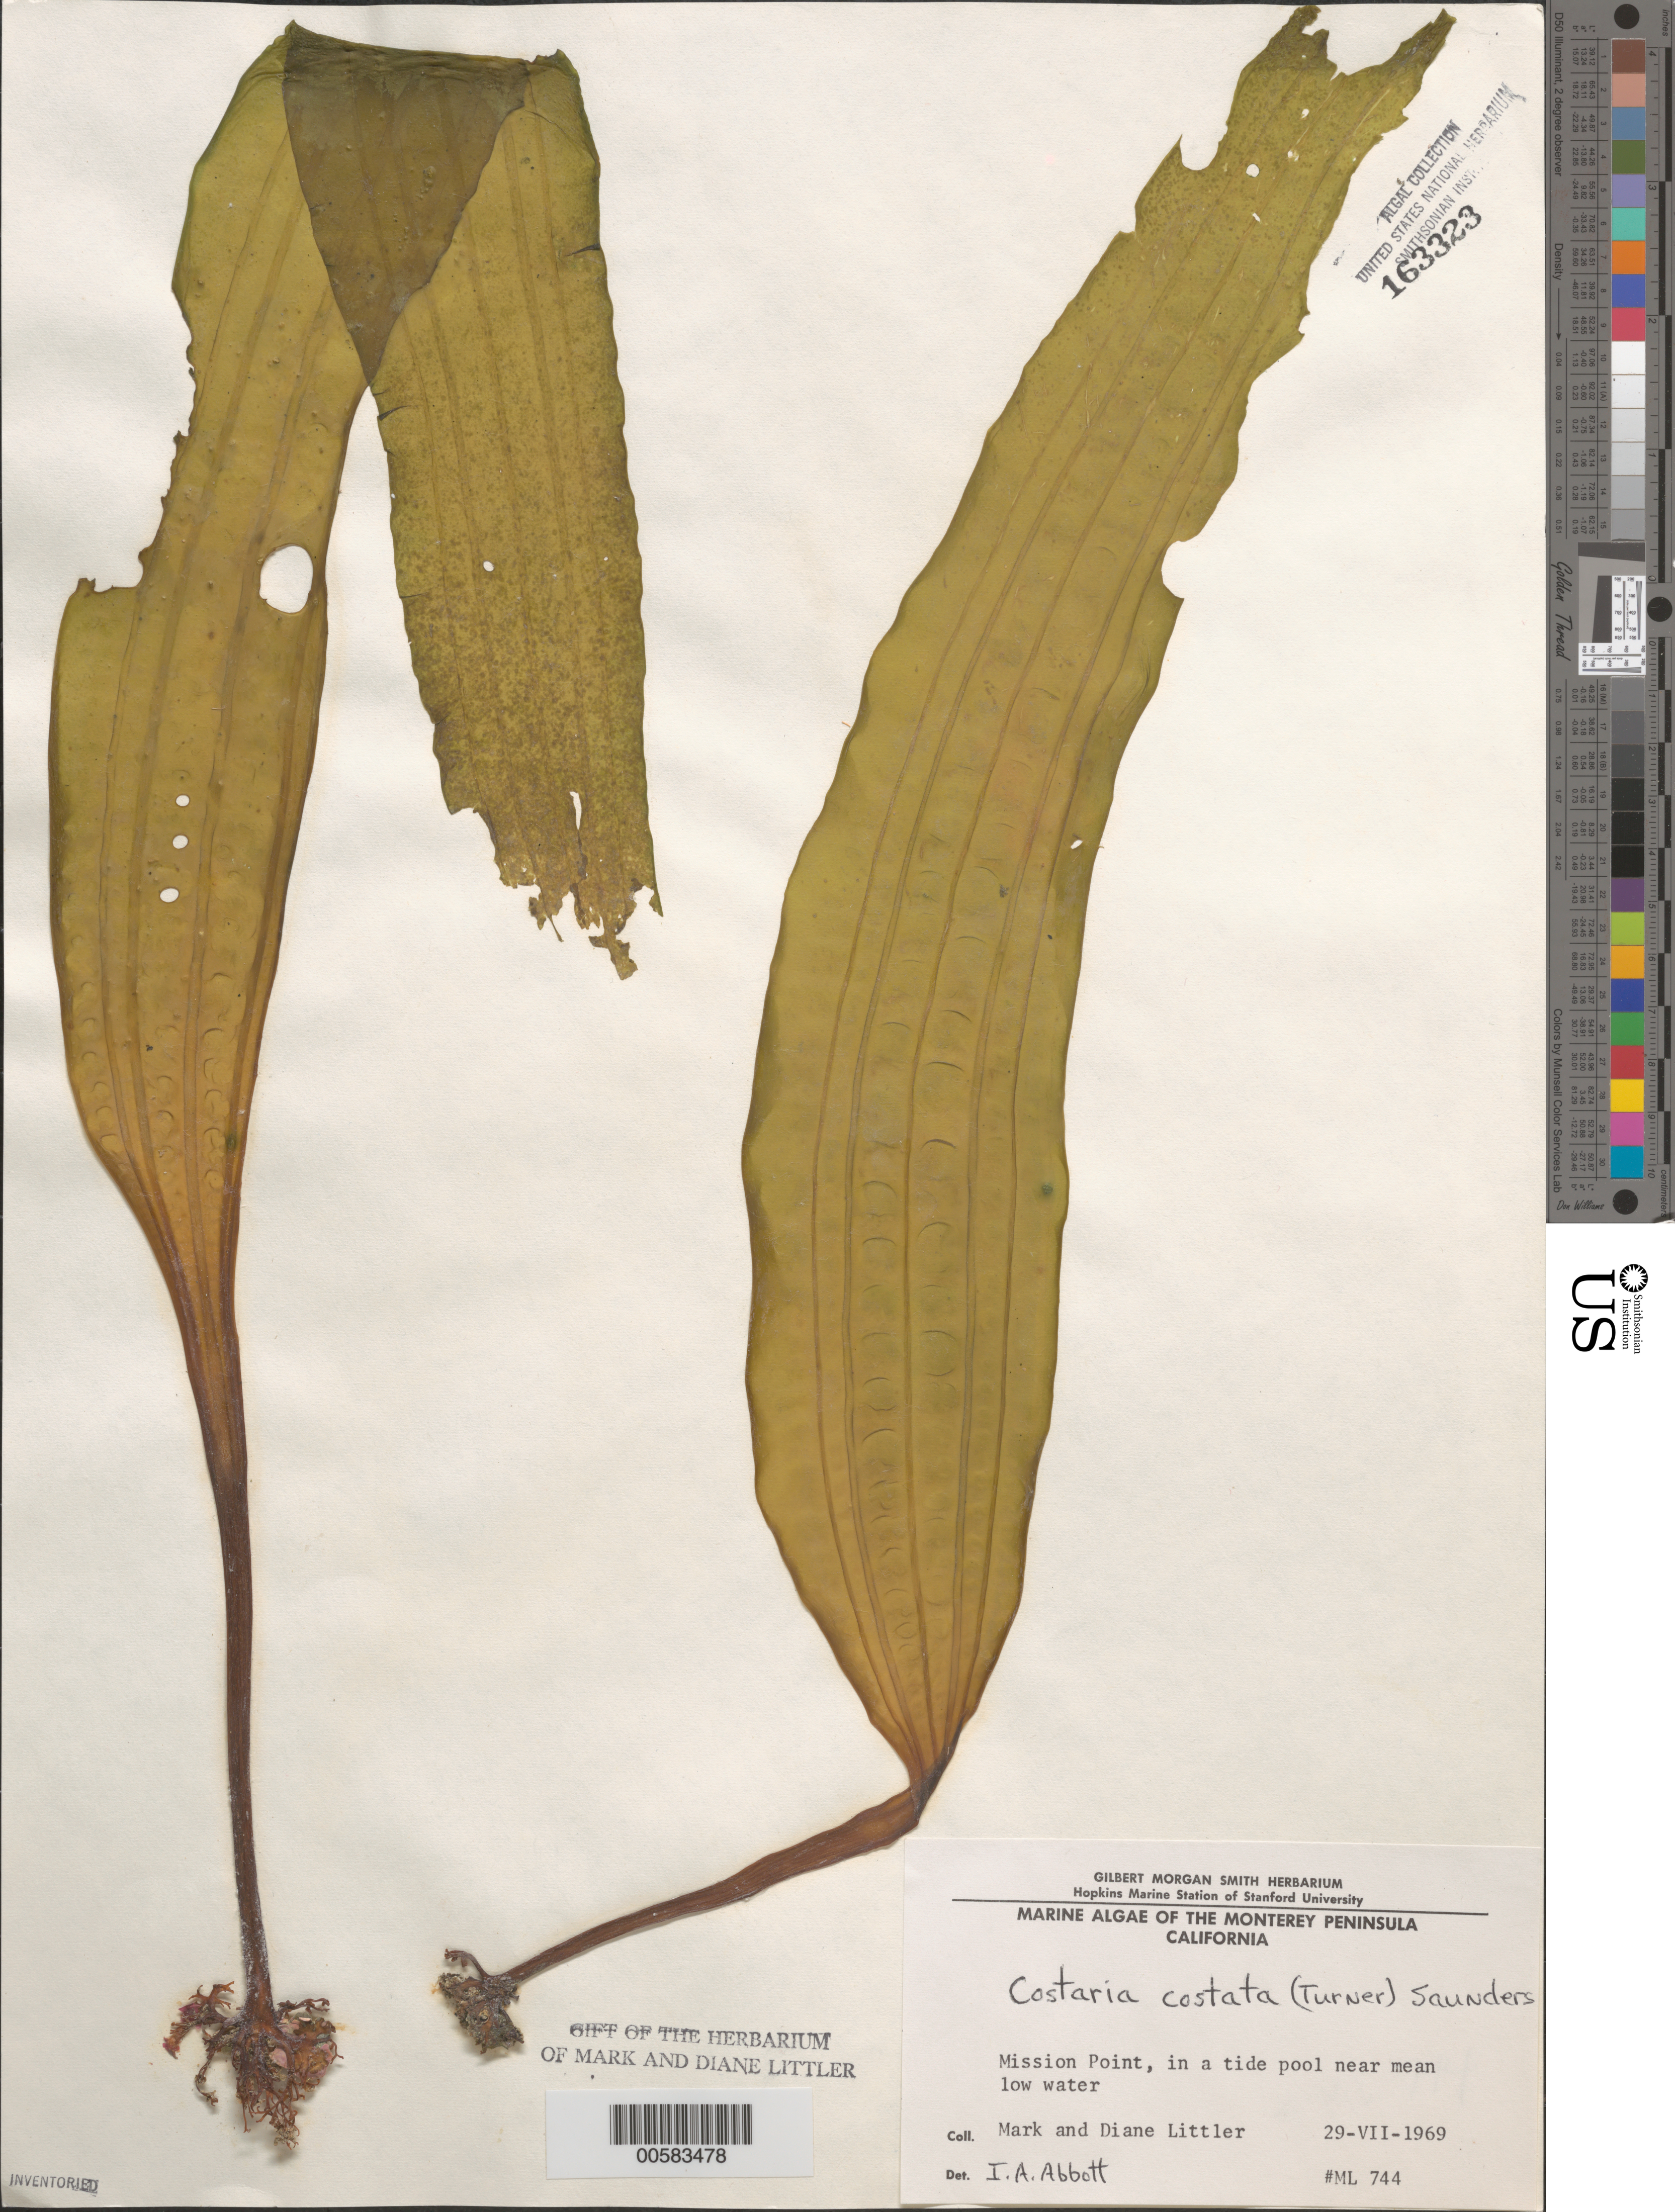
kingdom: Chromista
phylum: Ochrophyta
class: Phaeophyceae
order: Laminariales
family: Costariaceae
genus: Costaria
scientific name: Costaria costata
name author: (C. Agardh) D.A. Saunders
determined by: Abbott, Isabella A.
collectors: M. M. Littler & D. S. Littler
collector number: ML 744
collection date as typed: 29 Jul 1969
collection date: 1969-07-29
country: United States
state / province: California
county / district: Monterey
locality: Mission Point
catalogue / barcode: US 163323